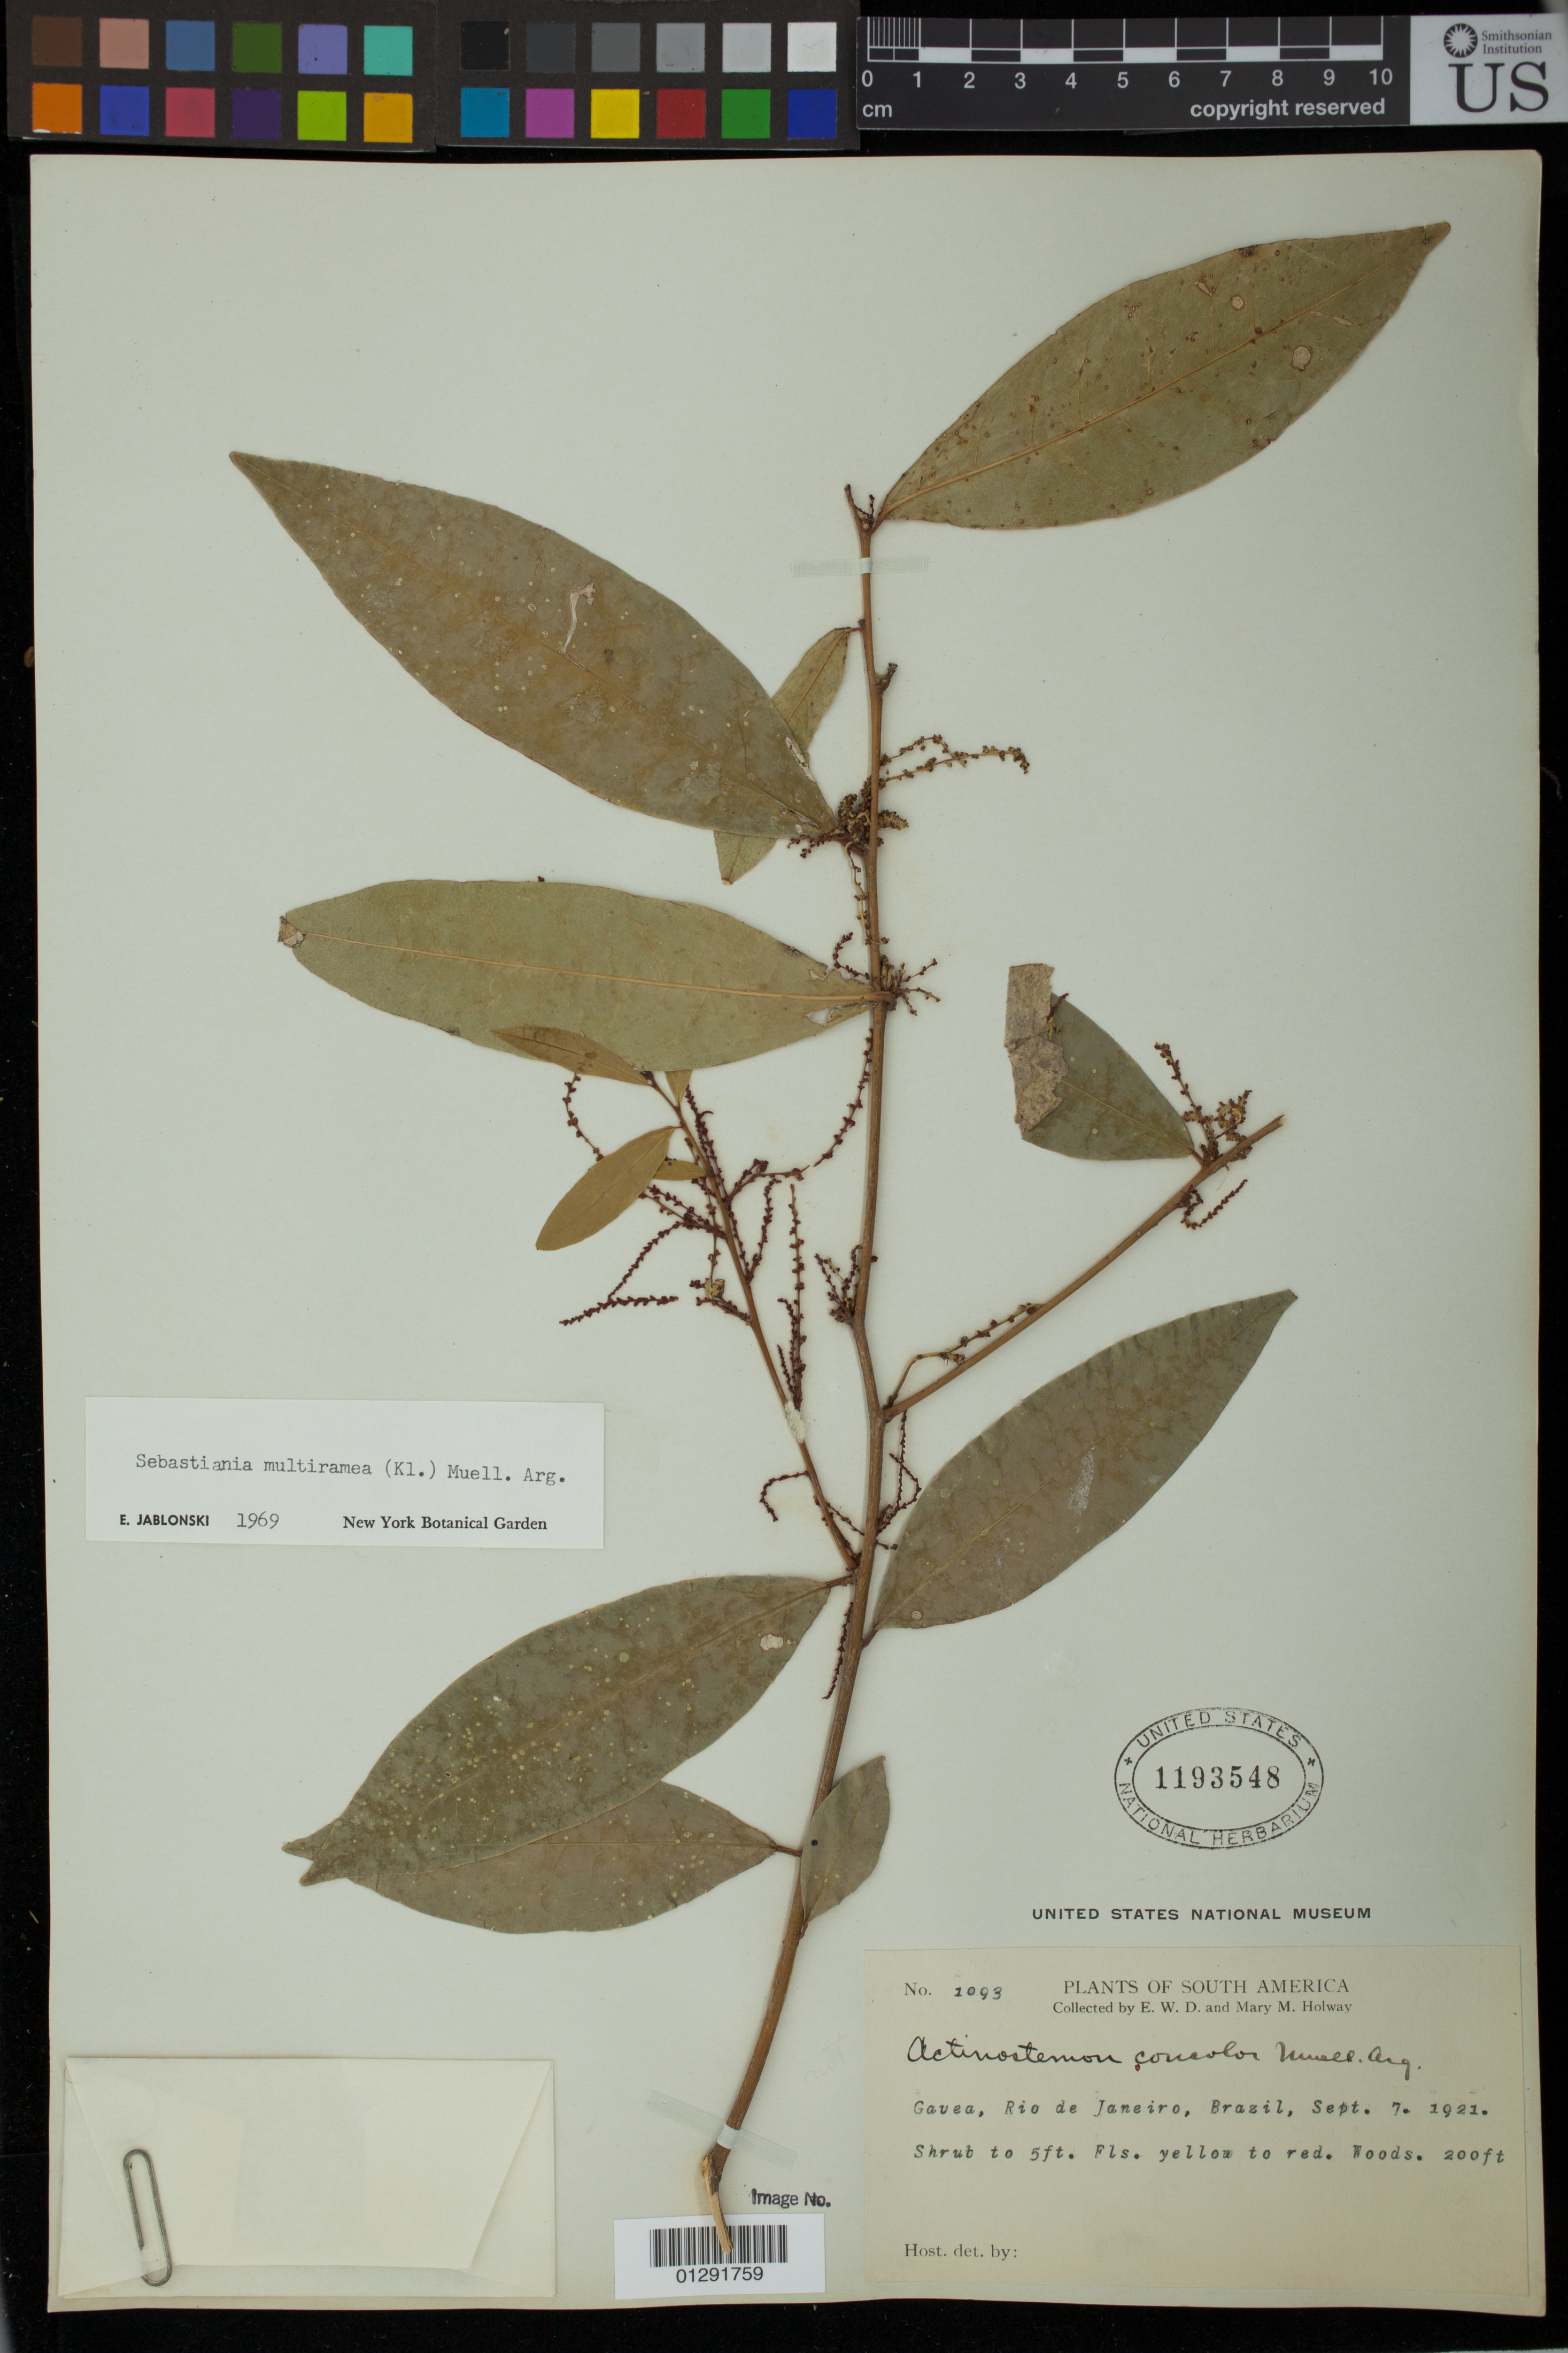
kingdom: Plantae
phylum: Tracheophyta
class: Magnoliopsida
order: Malpighiales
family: Euphorbiaceae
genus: Sebastiania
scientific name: Sebastiania multiramea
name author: (Klotzsch) Mart.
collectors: E. W. D. Holway & M. M. Holway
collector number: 1093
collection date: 1921-09-07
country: Brazil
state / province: Rio de Janeiro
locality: Gavea.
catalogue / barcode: US 1193548